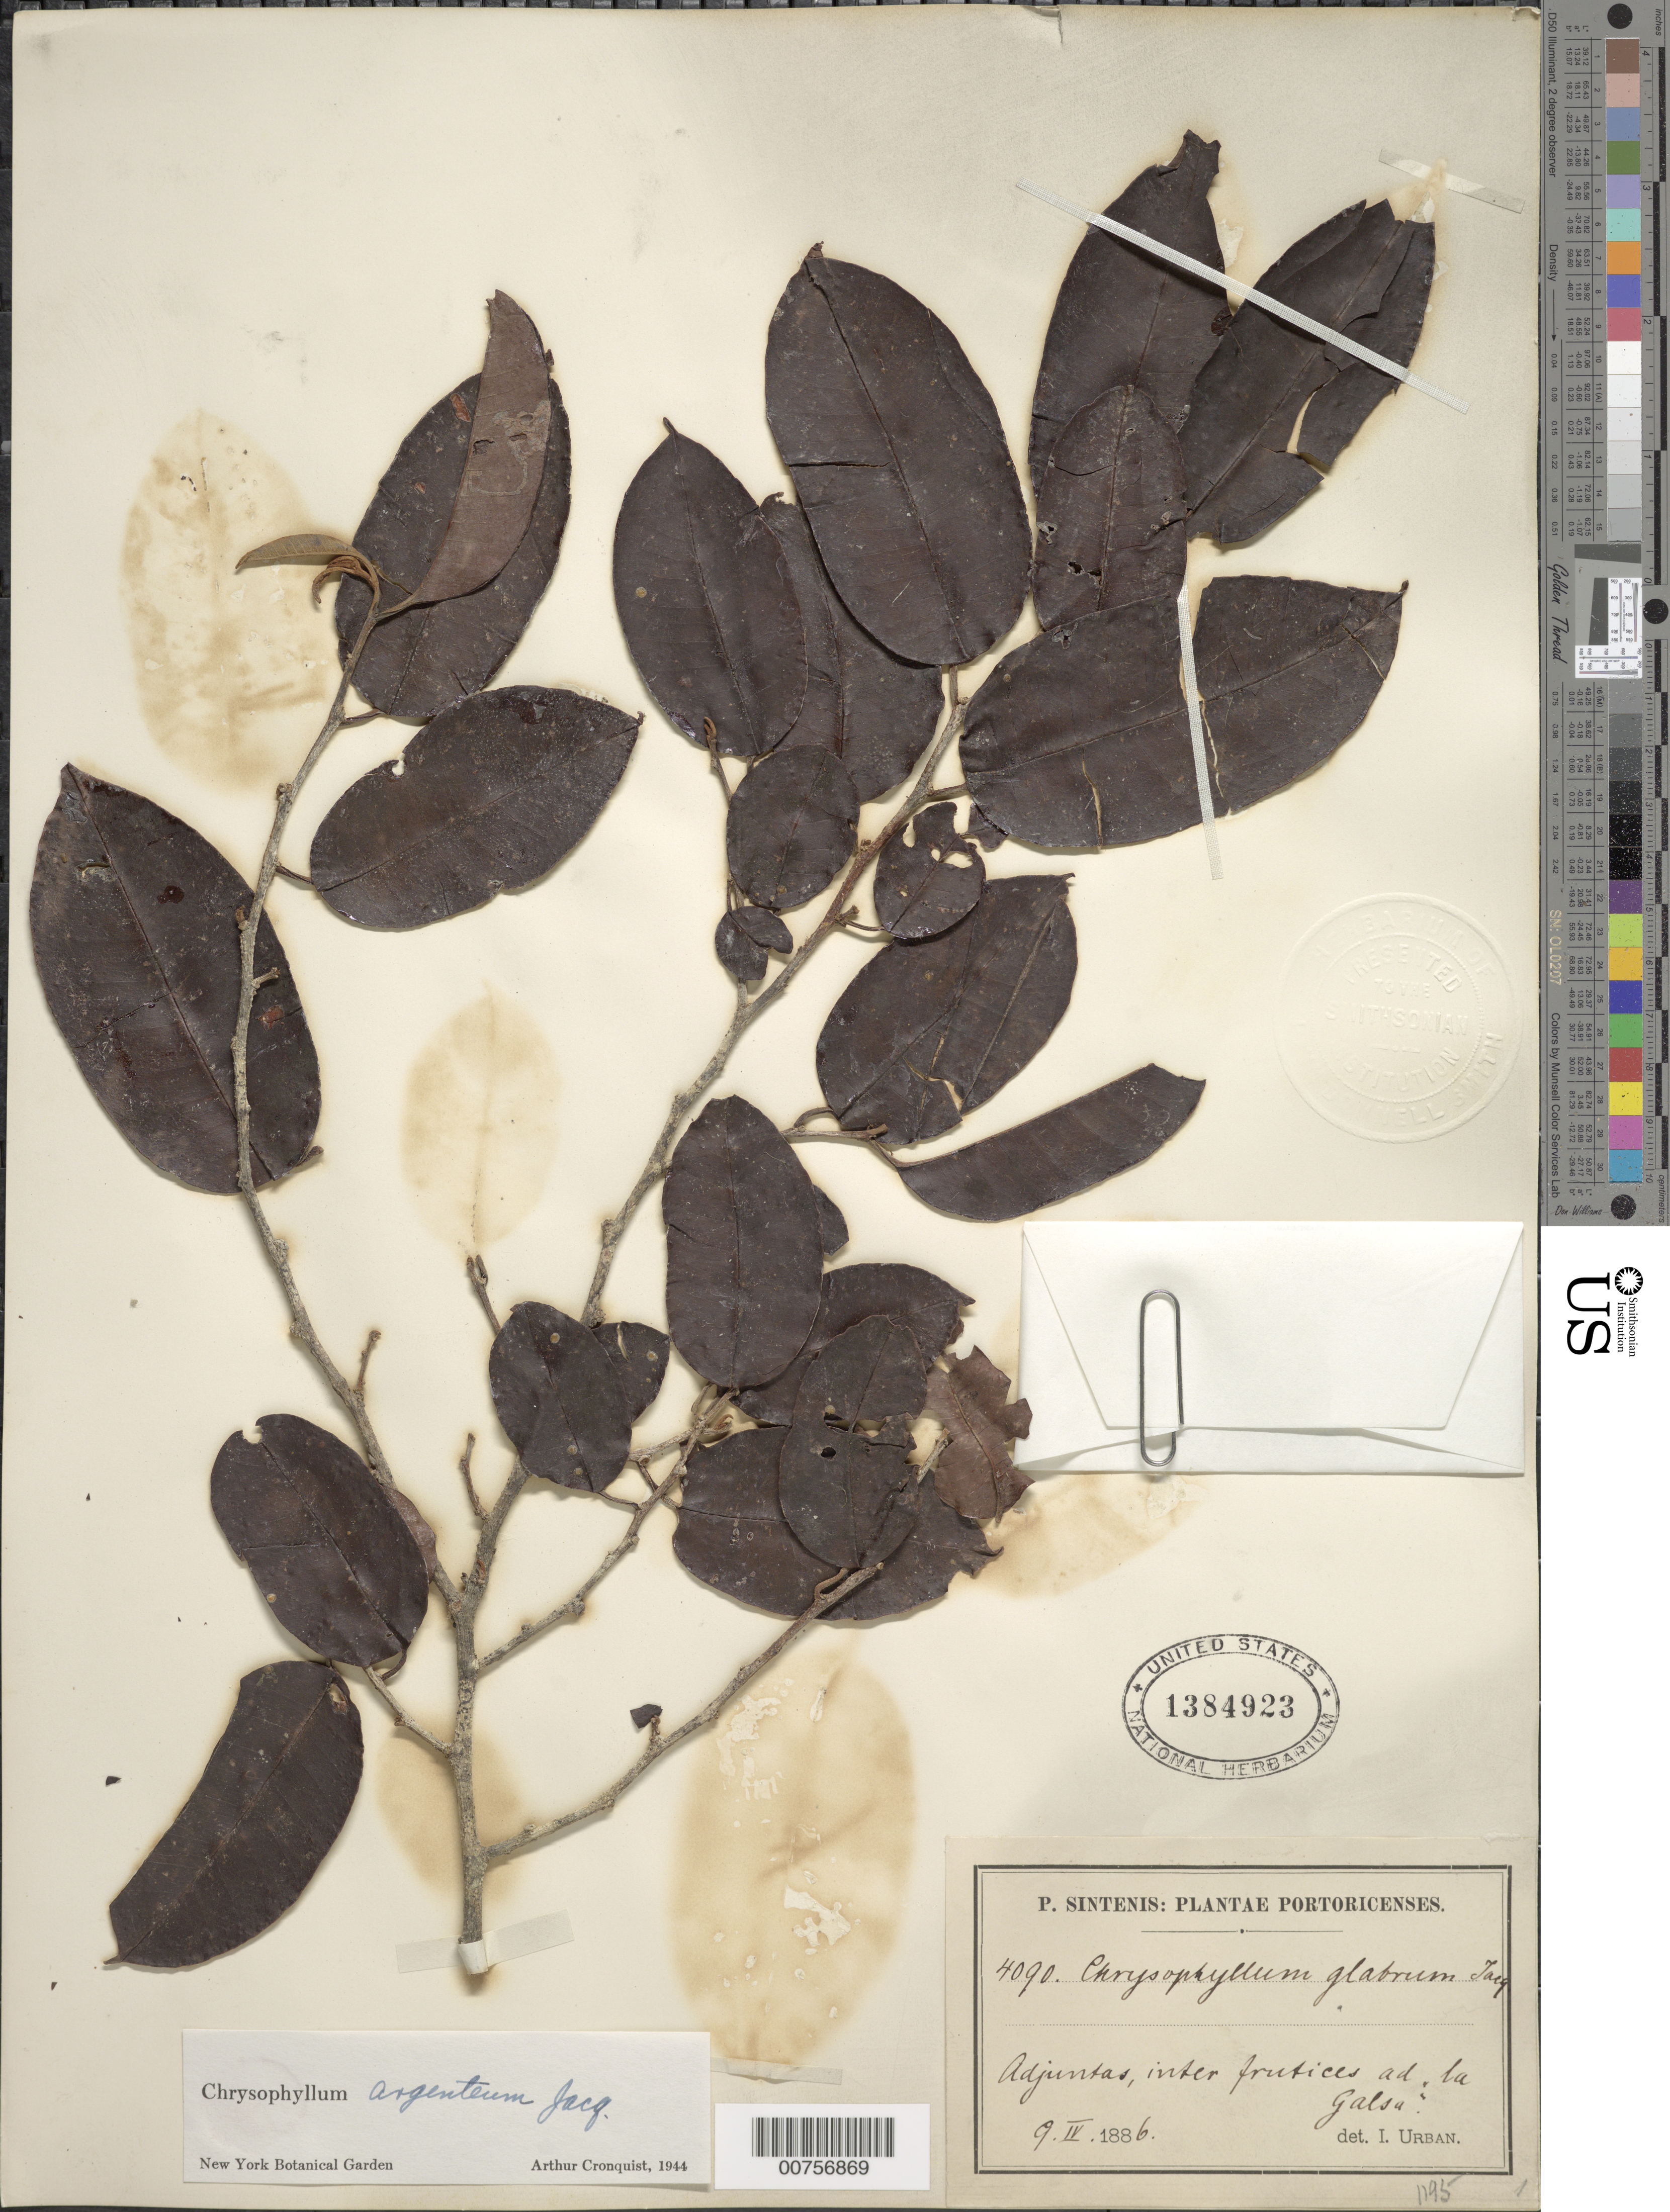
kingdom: Plantae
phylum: Tracheophyta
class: Magnoliopsida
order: Ericales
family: Sapotaceae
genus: Chrysophyllum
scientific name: Chrysophyllum argenteum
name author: Jacq.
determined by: Cronquist, A. J.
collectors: P. Sintenis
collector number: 4090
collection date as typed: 09 Mar 1886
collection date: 1886-03-09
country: Puerto Rico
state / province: Adjuntas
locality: Adjuntas, inter frutices ad la Galsa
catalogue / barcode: US 1384923